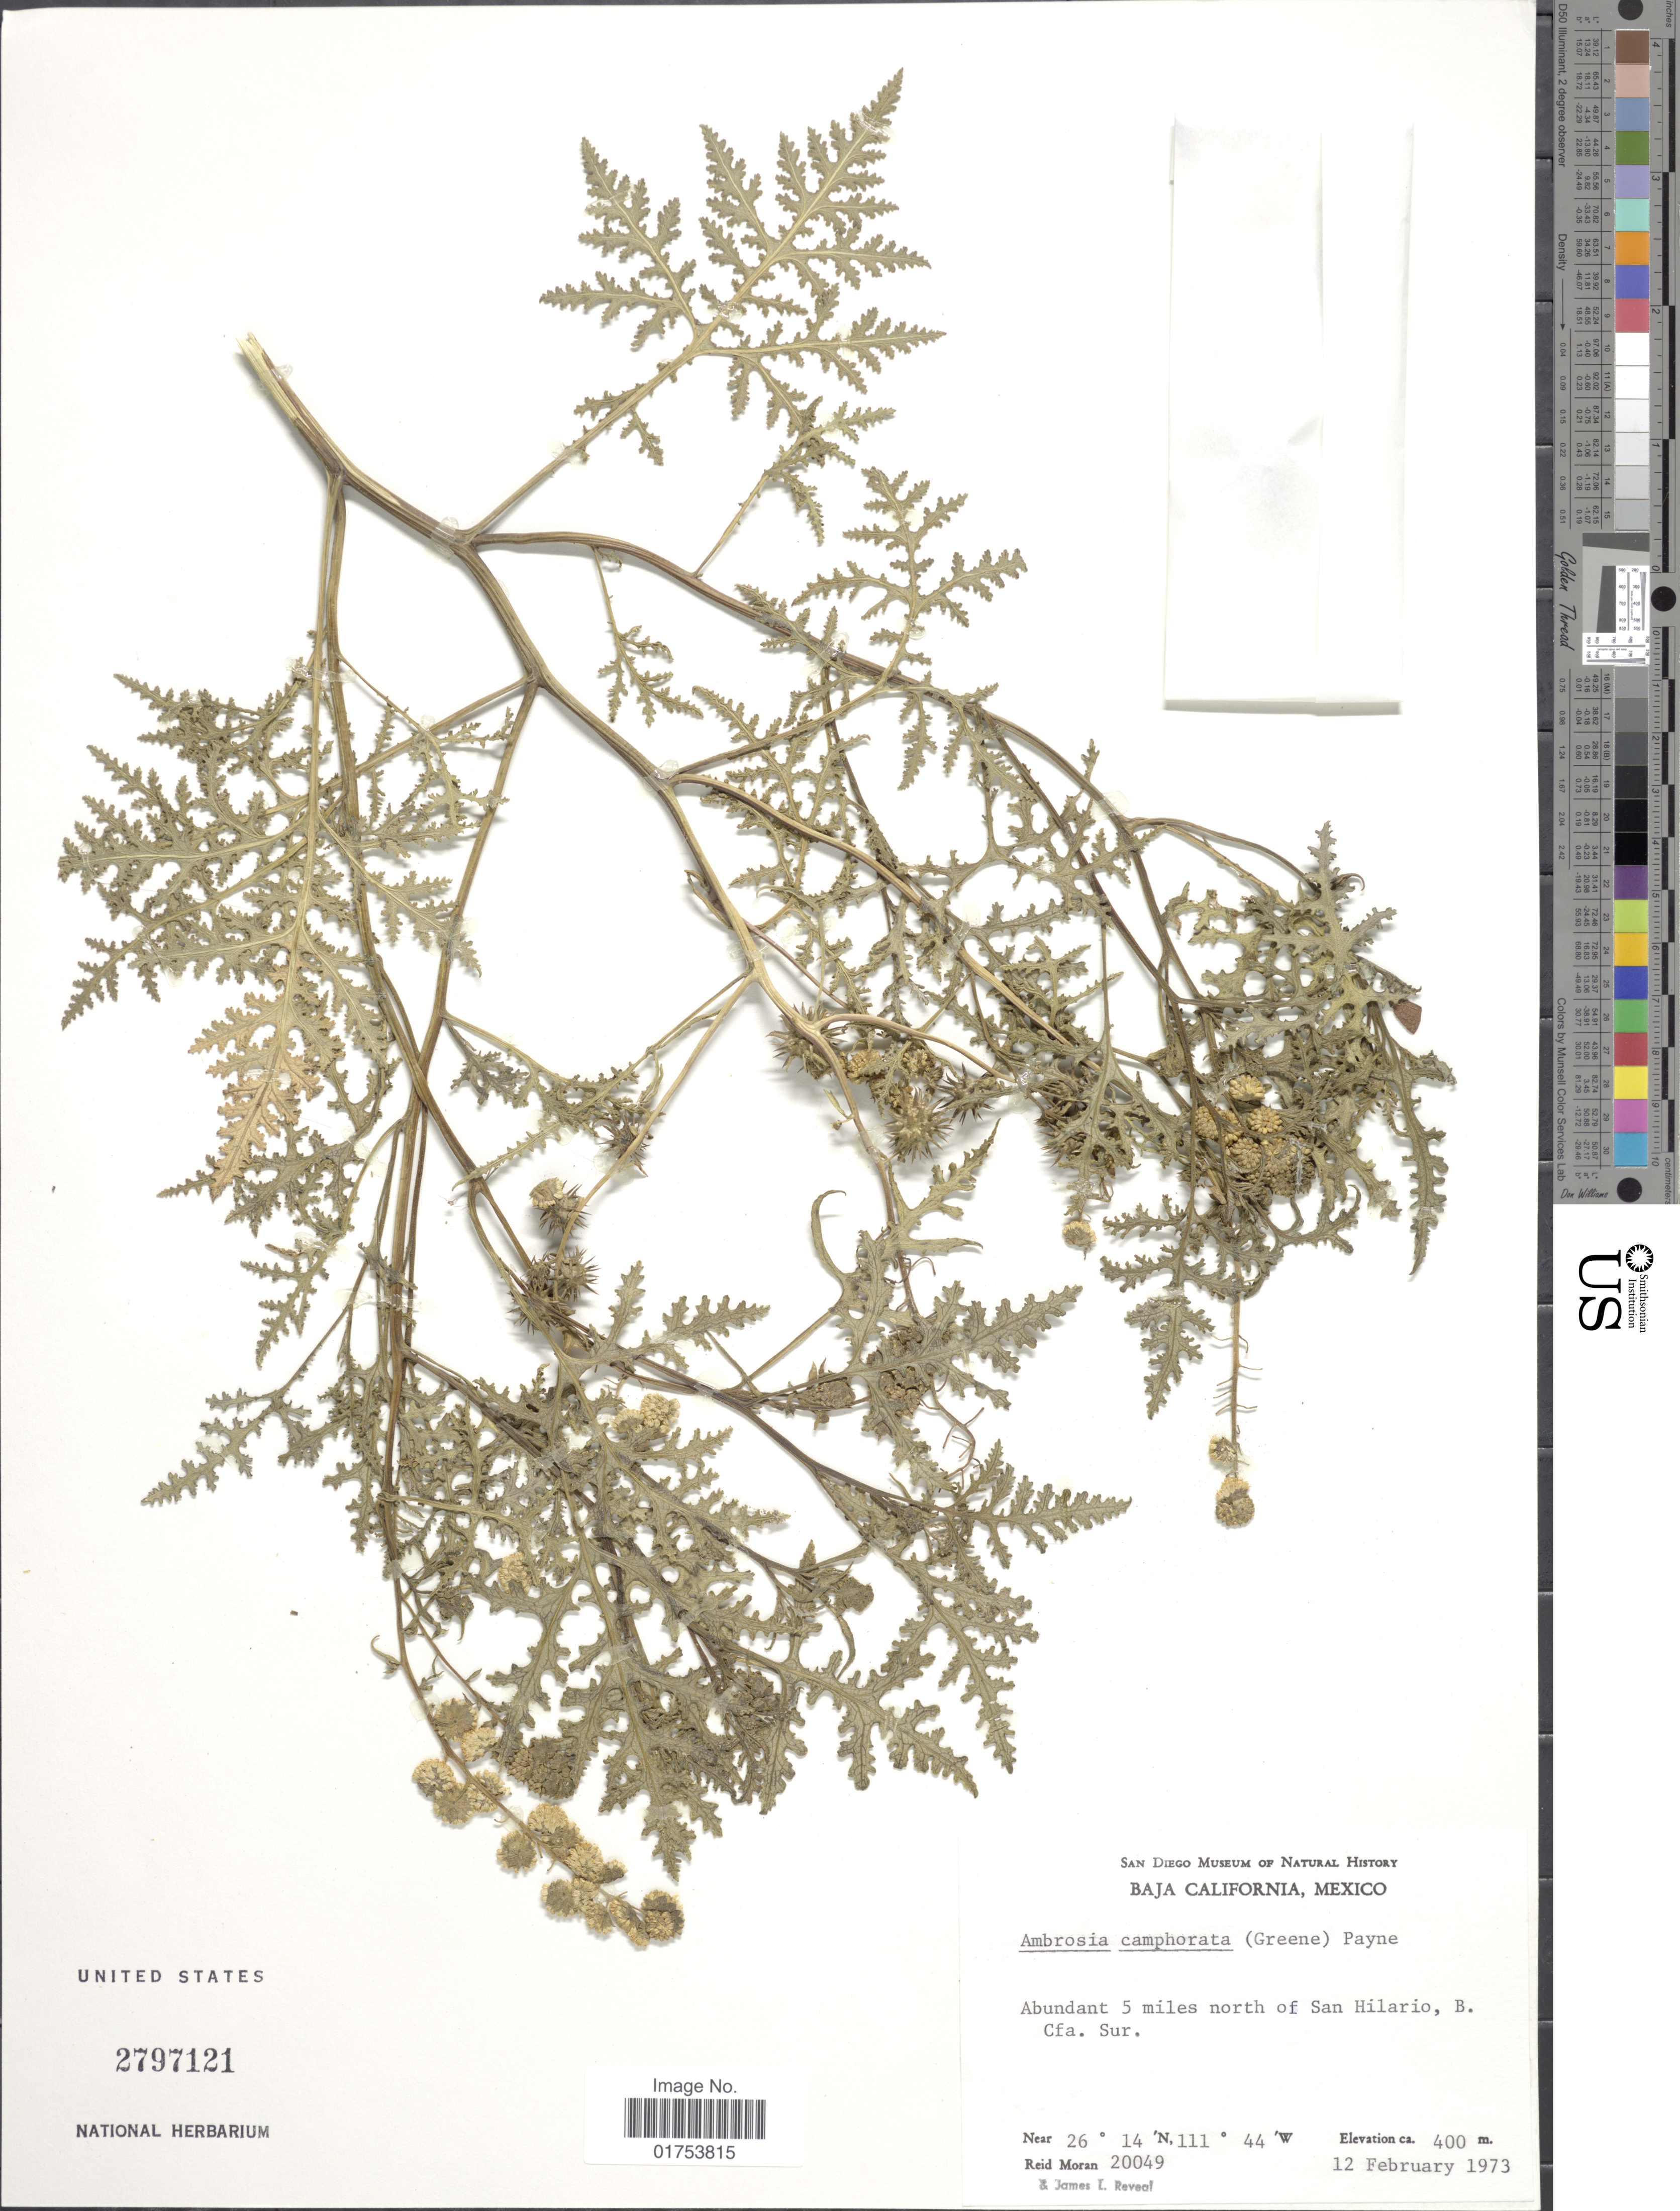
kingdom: Plantae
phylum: Tracheophyta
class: Magnoliopsida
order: Asterales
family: Asteraceae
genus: Ambrosia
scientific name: Ambrosia camphorata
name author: (Greene) W.W.Payne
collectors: R. V. Moran & J. L. Reveal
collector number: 20049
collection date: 1973-02-12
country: Mexico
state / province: Baja California Sur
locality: Baja California, Abundant 5 miles north of San Hilario, B Cfa. Sur.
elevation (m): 400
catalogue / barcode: US 2797121